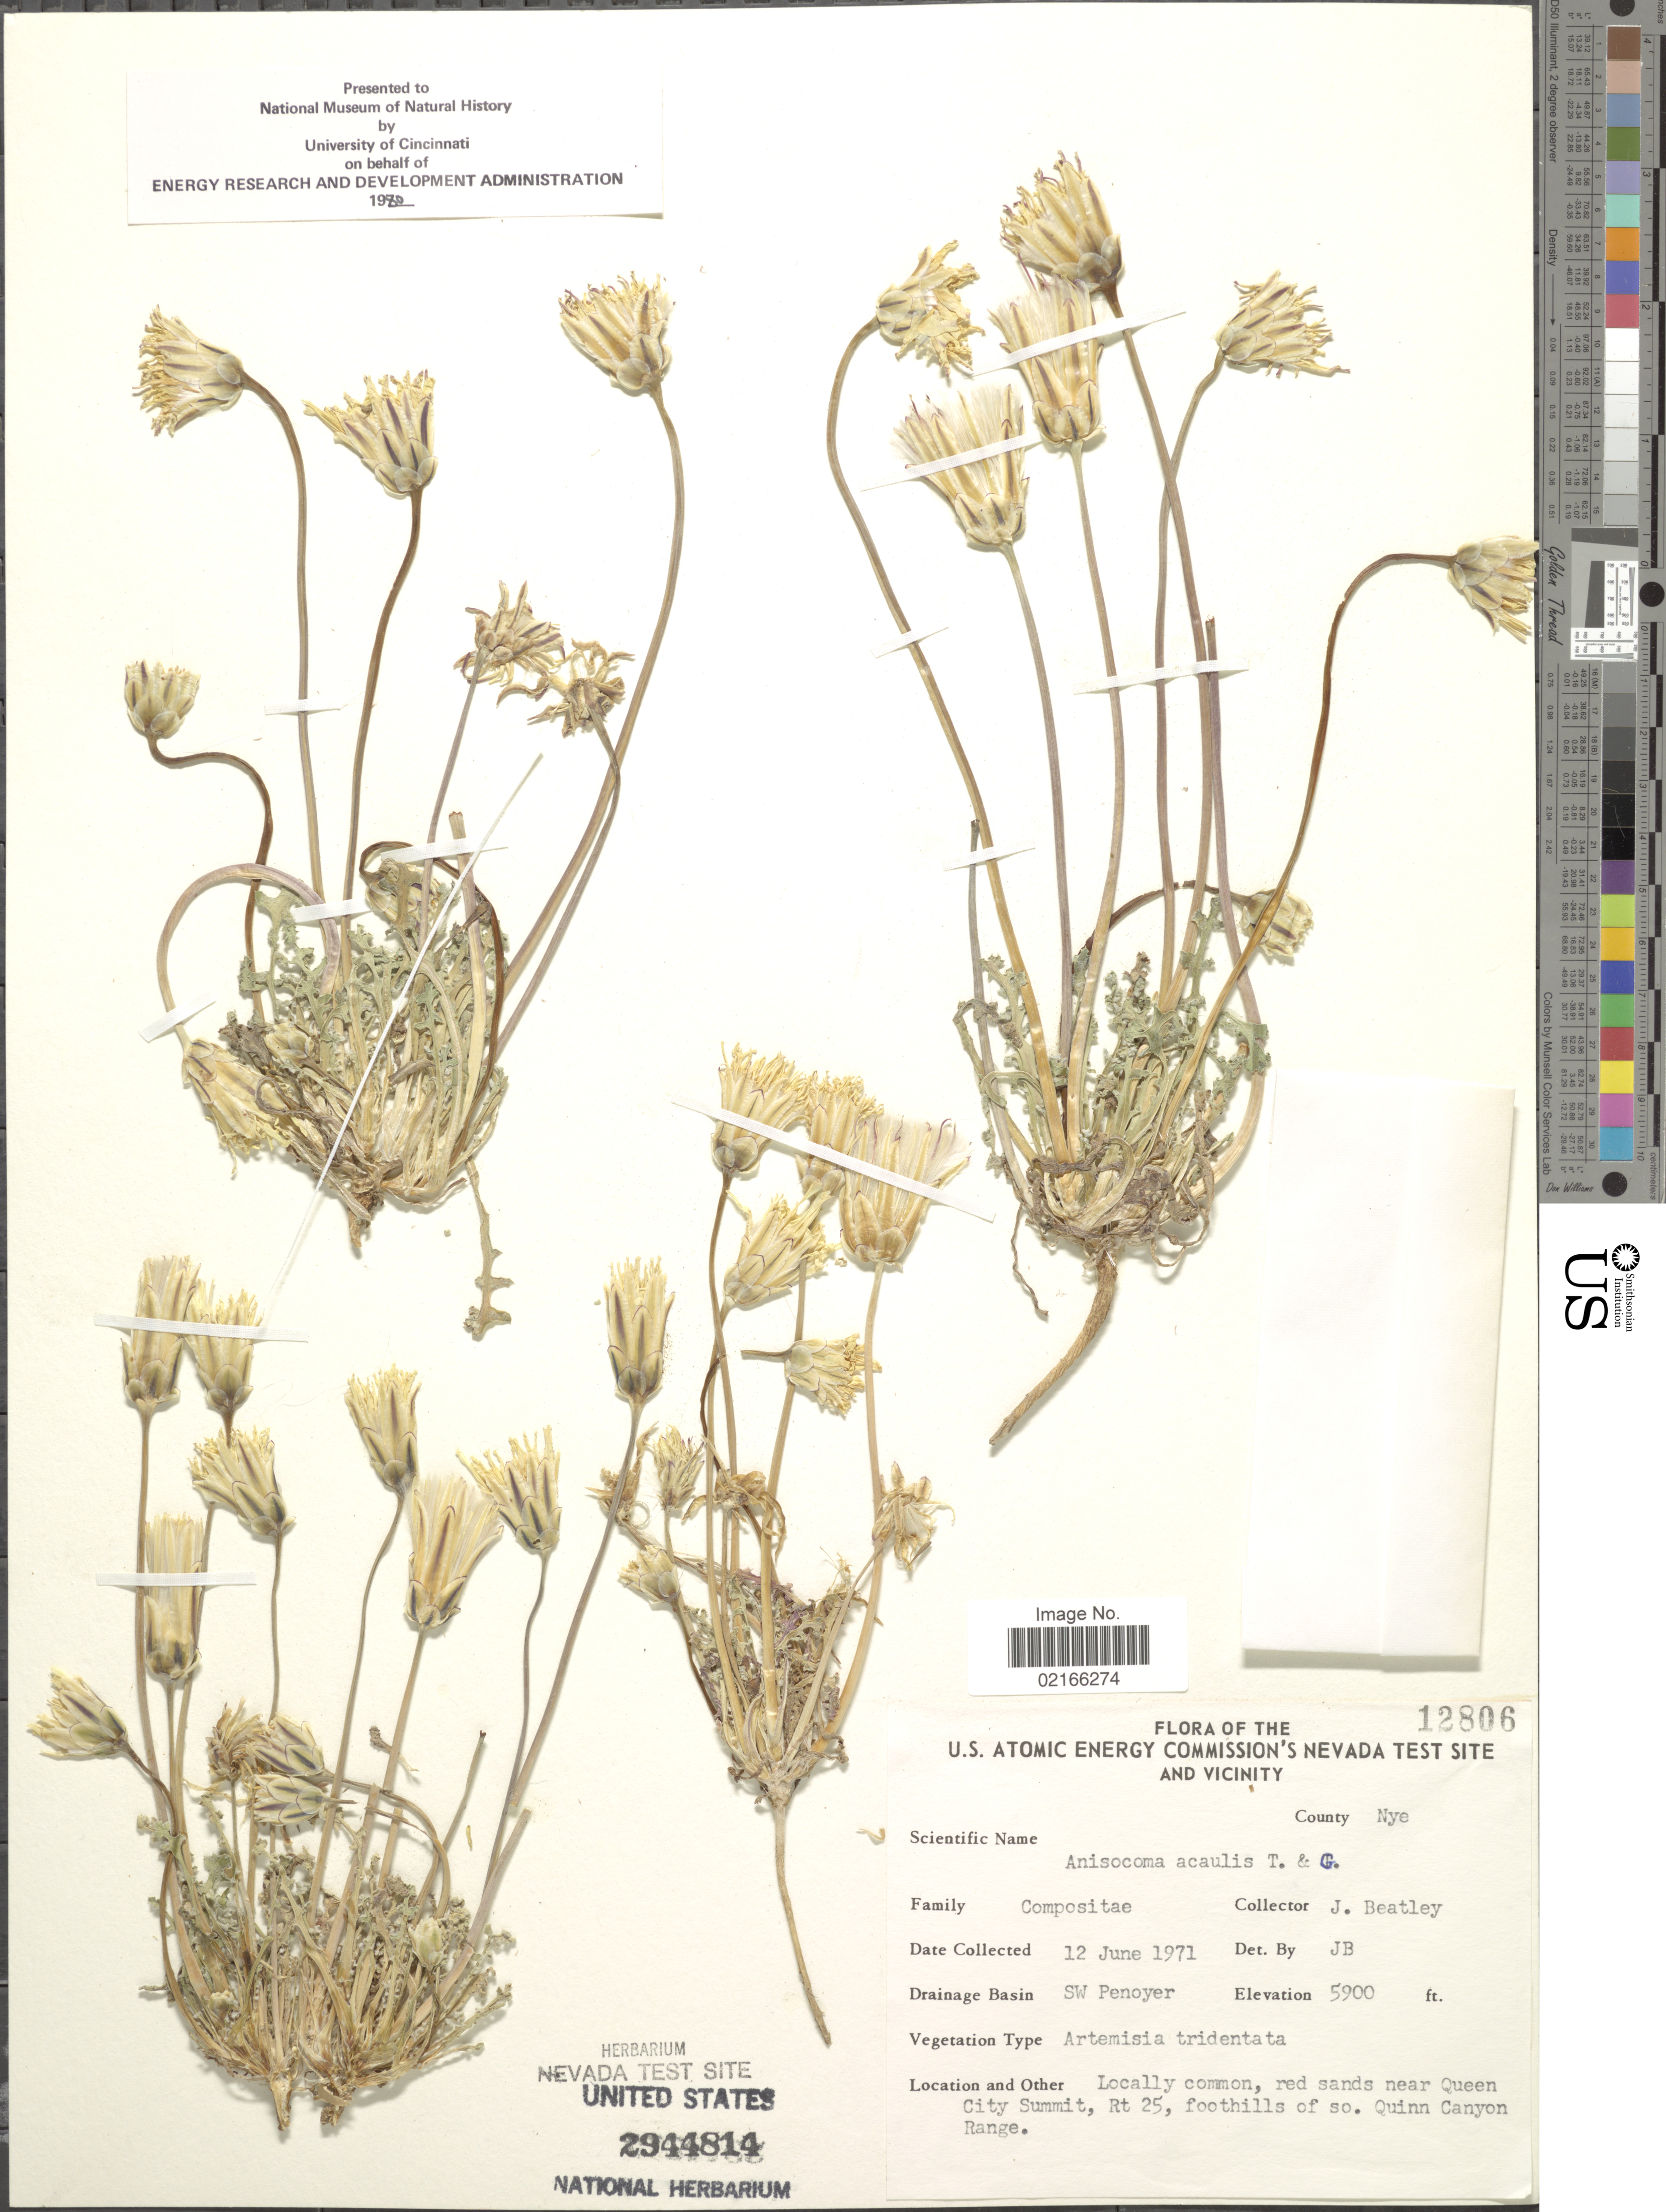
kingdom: Plantae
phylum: Tracheophyta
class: Magnoliopsida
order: Asterales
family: Asteraceae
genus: Anisocoma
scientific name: Anisocoma acaulis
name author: Torr. & A. Gray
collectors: J. C. Beatley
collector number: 12806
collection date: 1971-06-12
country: United States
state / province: Nevada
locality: U. S. Atomic Energy Commission's Nevada Test Site and vicinity. County Nye. Drainage Basin SW Penoyer. near Queen City Summit, Rt 25, foothills of so. Quinn Canyon Range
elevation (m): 1798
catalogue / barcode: US 2944814